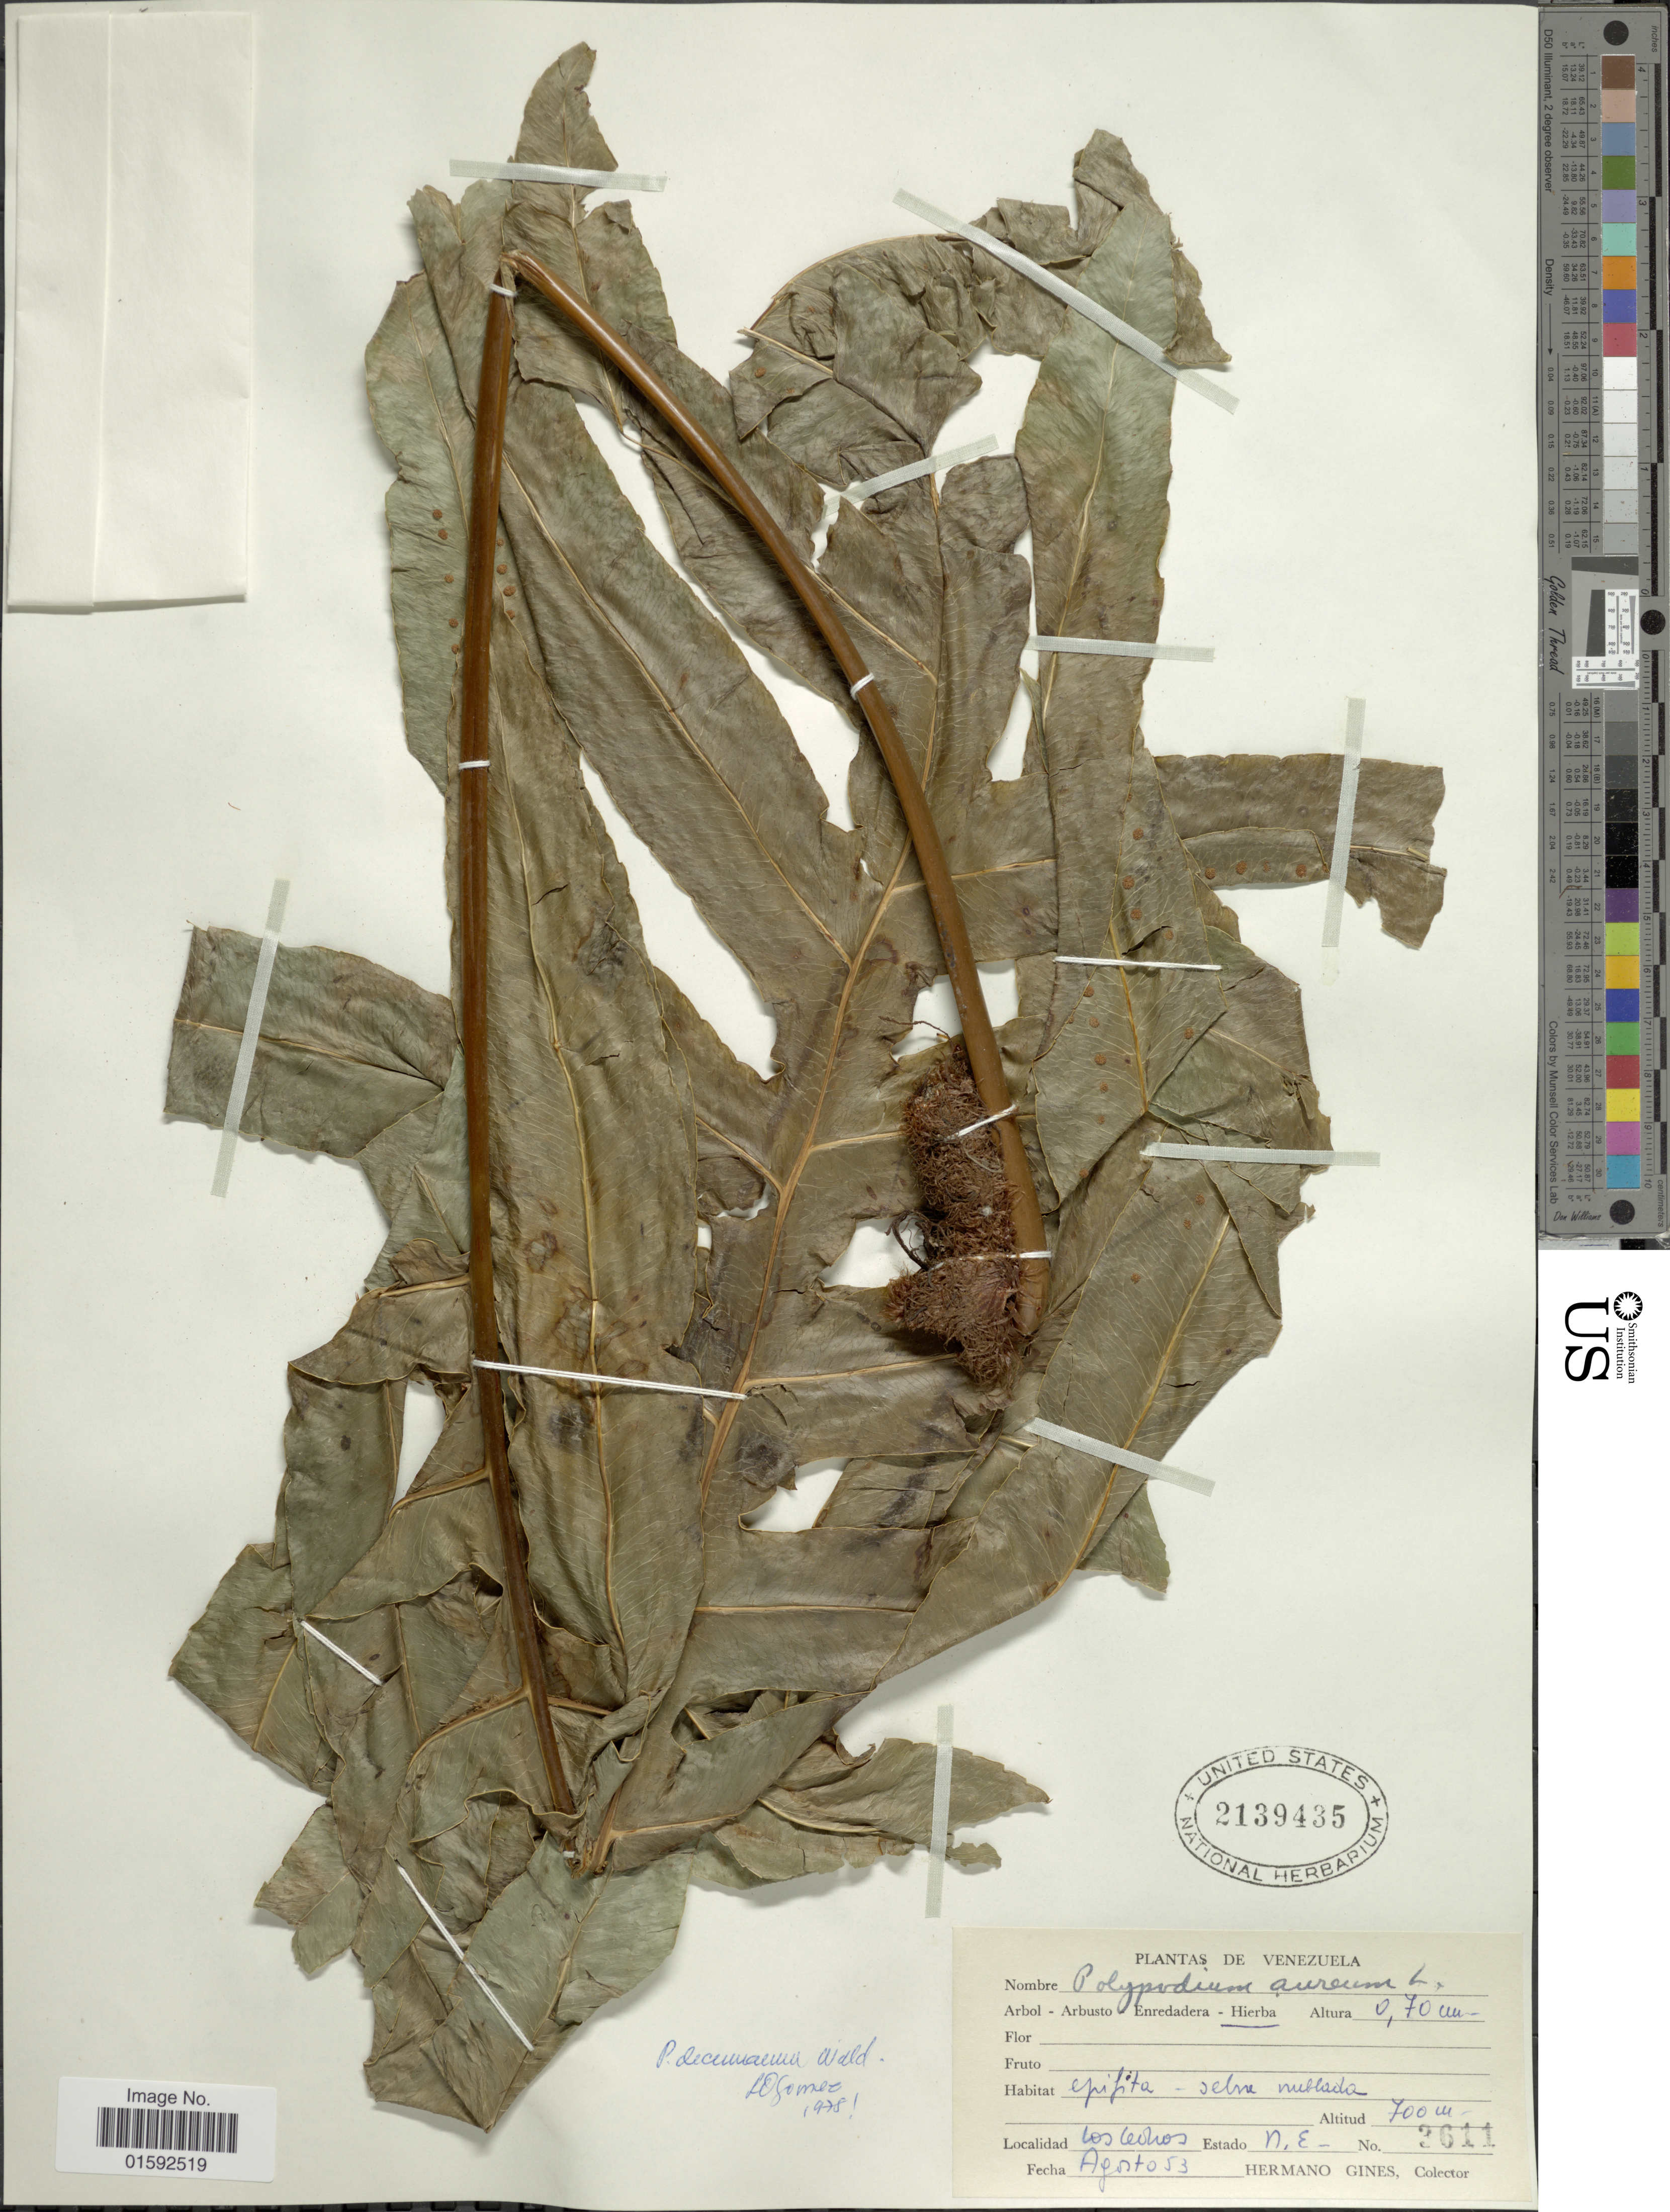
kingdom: Plantae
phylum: Tracheophyta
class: Polypodiopsida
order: Polypodiales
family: Polypodiaceae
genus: Phlebodium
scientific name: Phlebodium aureum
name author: (L.) J. Sm.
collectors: Bro. Gines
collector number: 2611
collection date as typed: Transcribed d/m/y: /8/53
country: Venezuela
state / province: Nueva Esparta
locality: Los Cedros, Estado N. E. [State of Nueva Esparta], Venezuela.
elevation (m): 700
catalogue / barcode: US 2139435